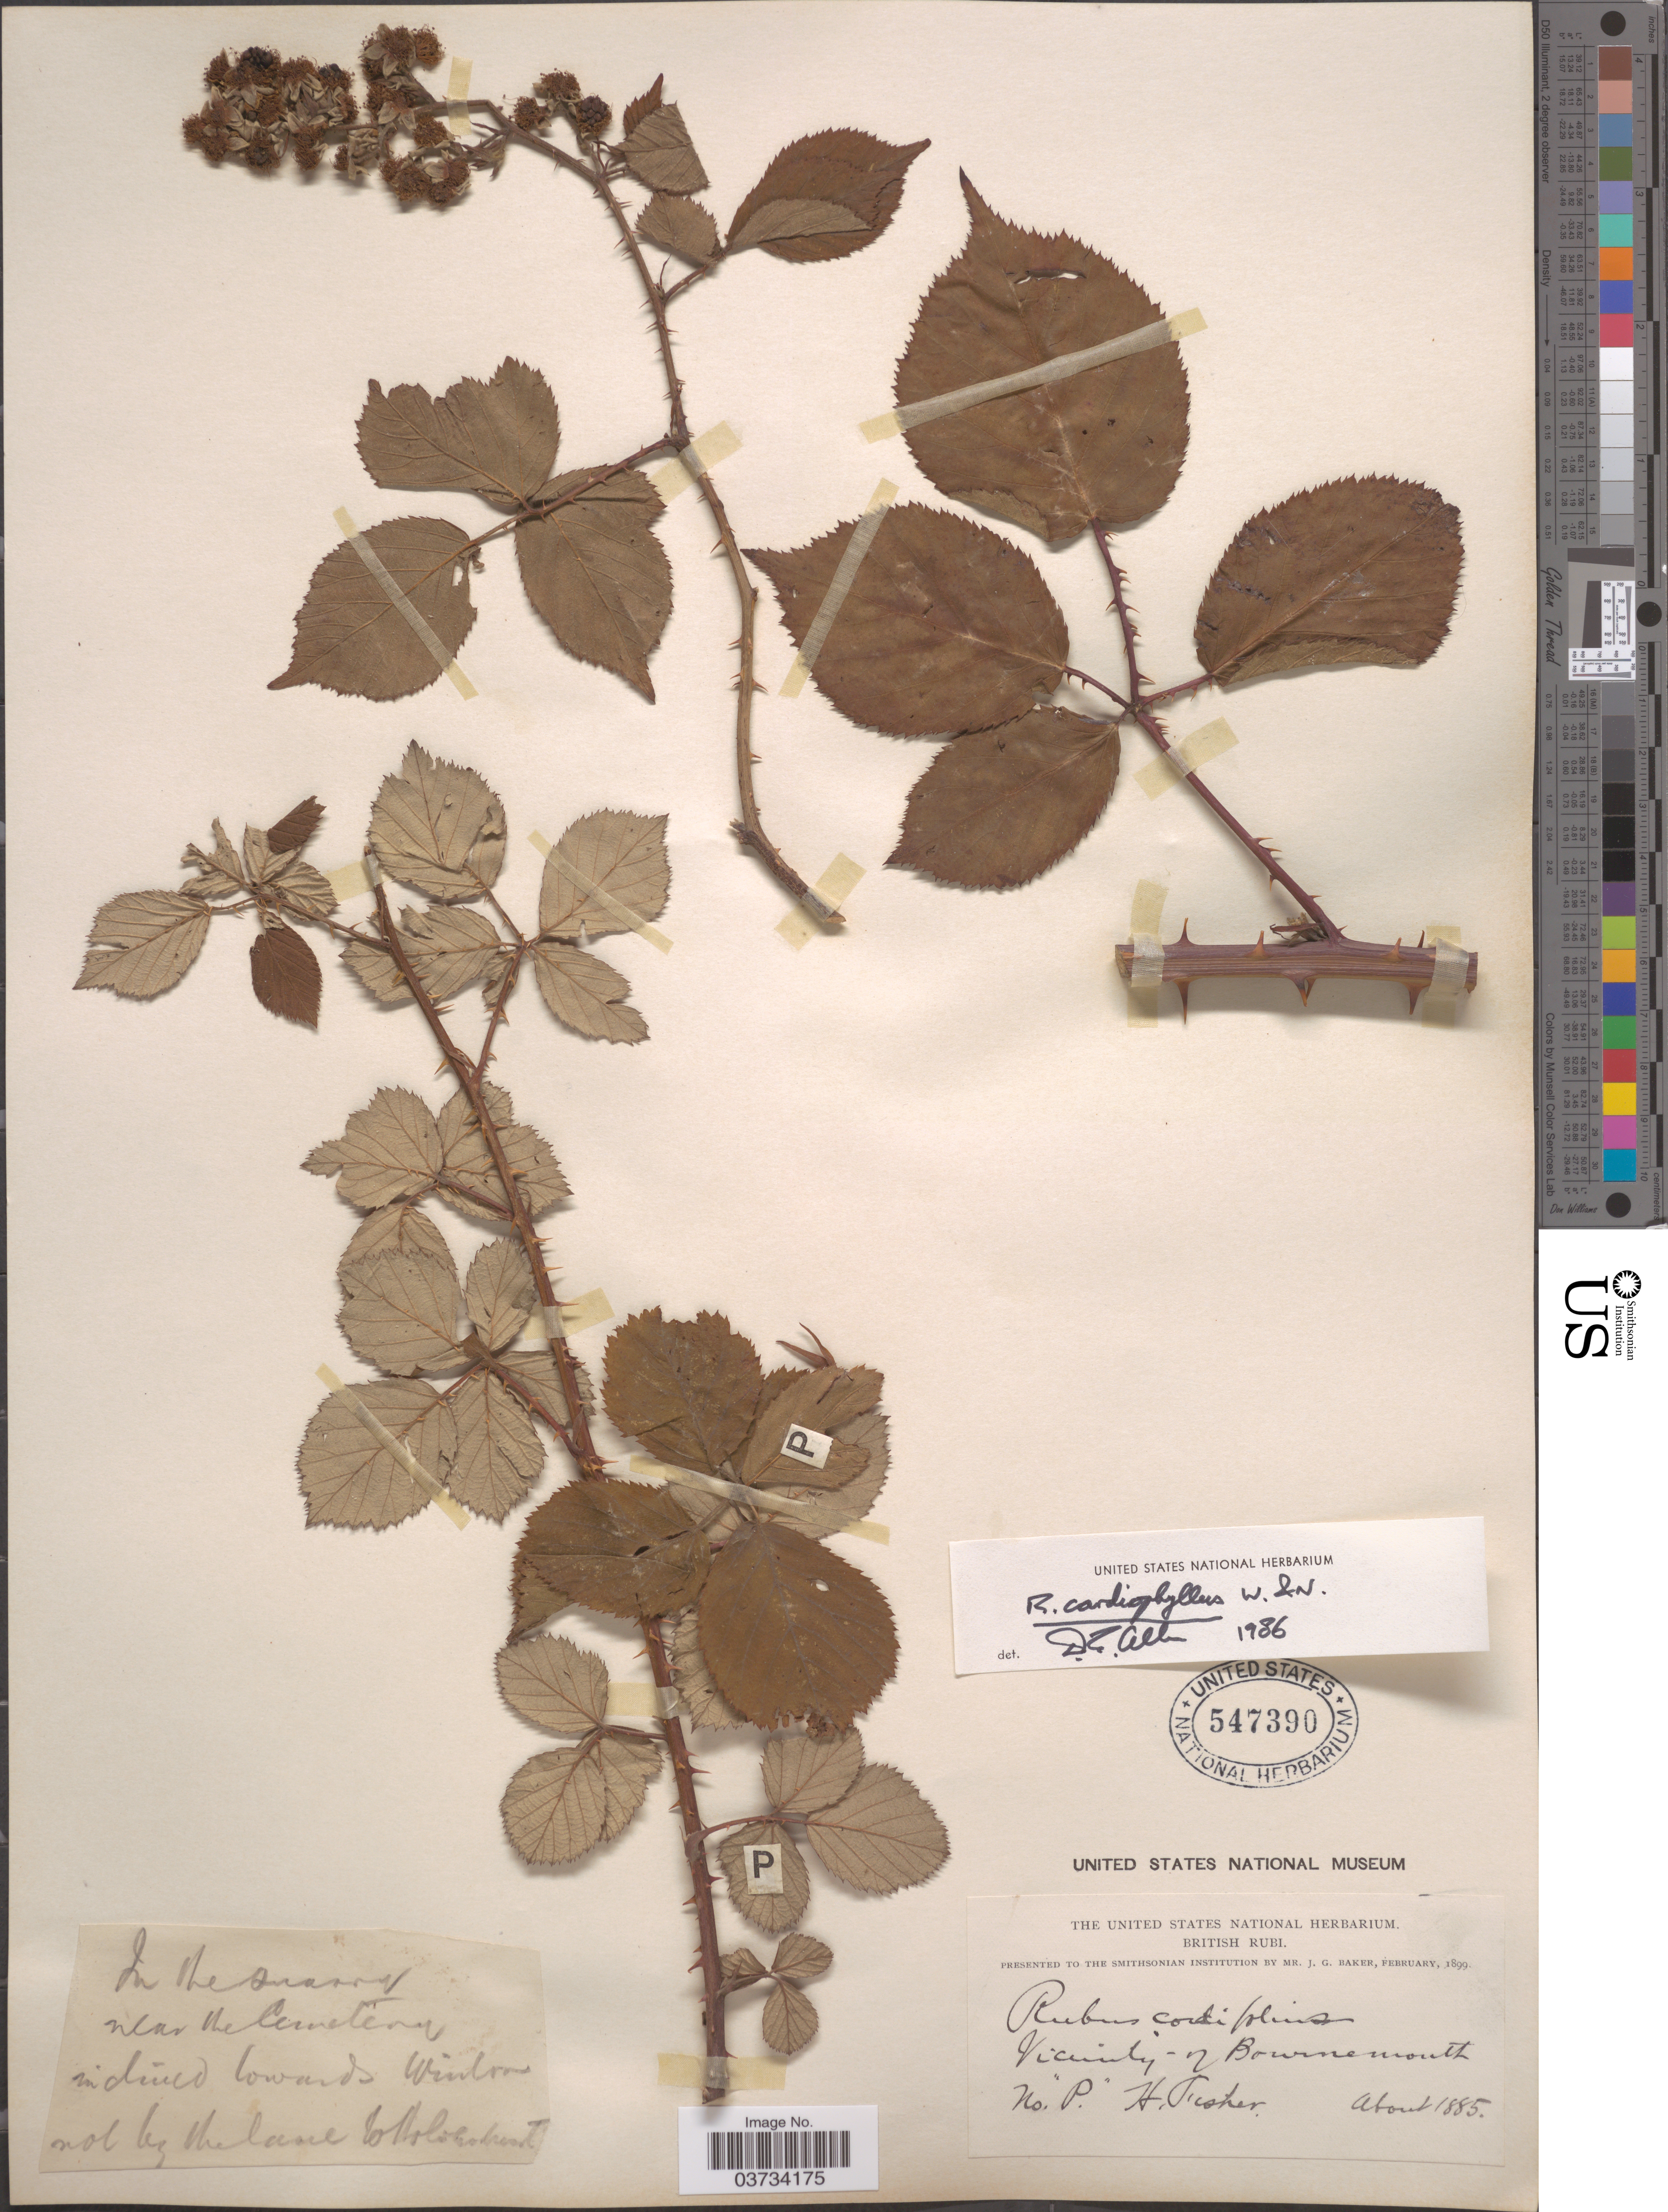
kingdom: Plantae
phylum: Tracheophyta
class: Magnoliopsida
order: Rosales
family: Rosaceae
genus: Rubus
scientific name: Rubus cardiophyllus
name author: Lefèvre & P.J. Müll.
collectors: H. H. Fisher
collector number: P?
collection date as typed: About 1885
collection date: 1885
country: United Kingdom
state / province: England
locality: In the quarry near the Cemetery in dived towards Winton. Vicinity of Bournemouth.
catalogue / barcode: US 547390